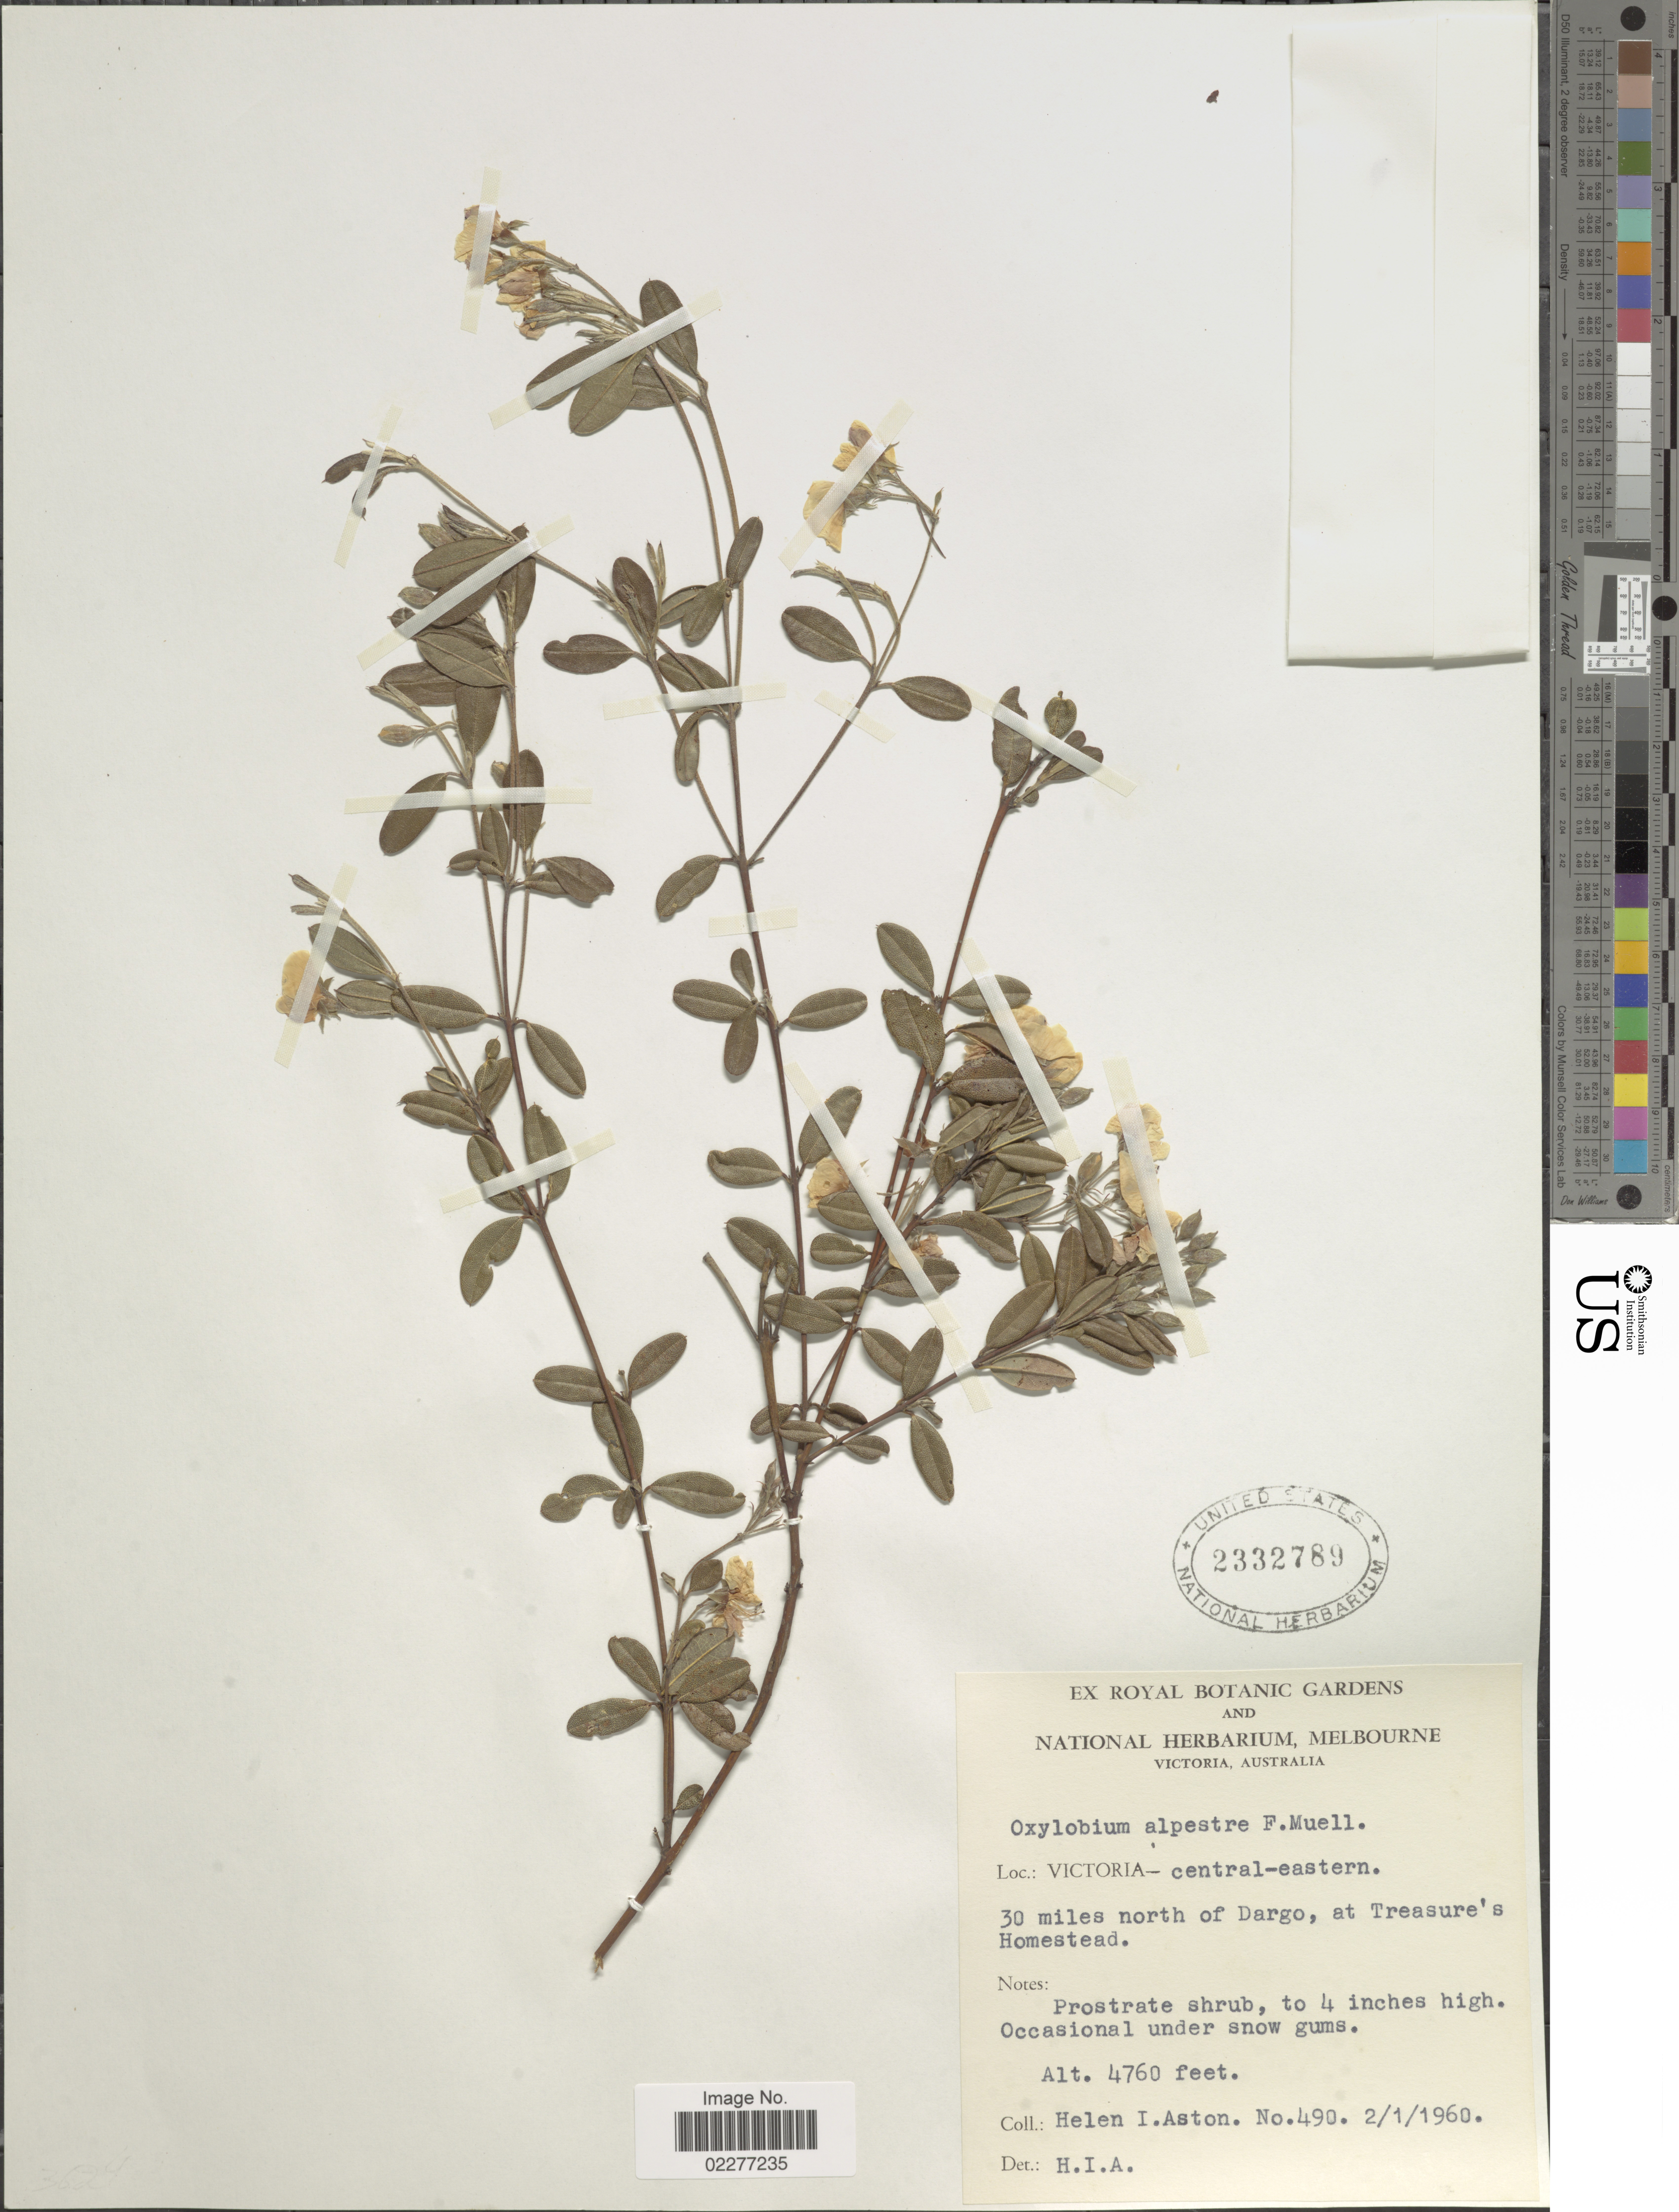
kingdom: Plantae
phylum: Tracheophyta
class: Magnoliopsida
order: Fabales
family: Fabaceae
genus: Oxylobium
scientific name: Oxylobium alpestre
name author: F. Muell.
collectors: H. I. Aston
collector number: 490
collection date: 1960-01-02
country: Australia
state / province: Victoria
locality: Victoria - central-eastern. 30 miles north of Dargo, at Treasure's Homestead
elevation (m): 1451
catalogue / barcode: US 2332789